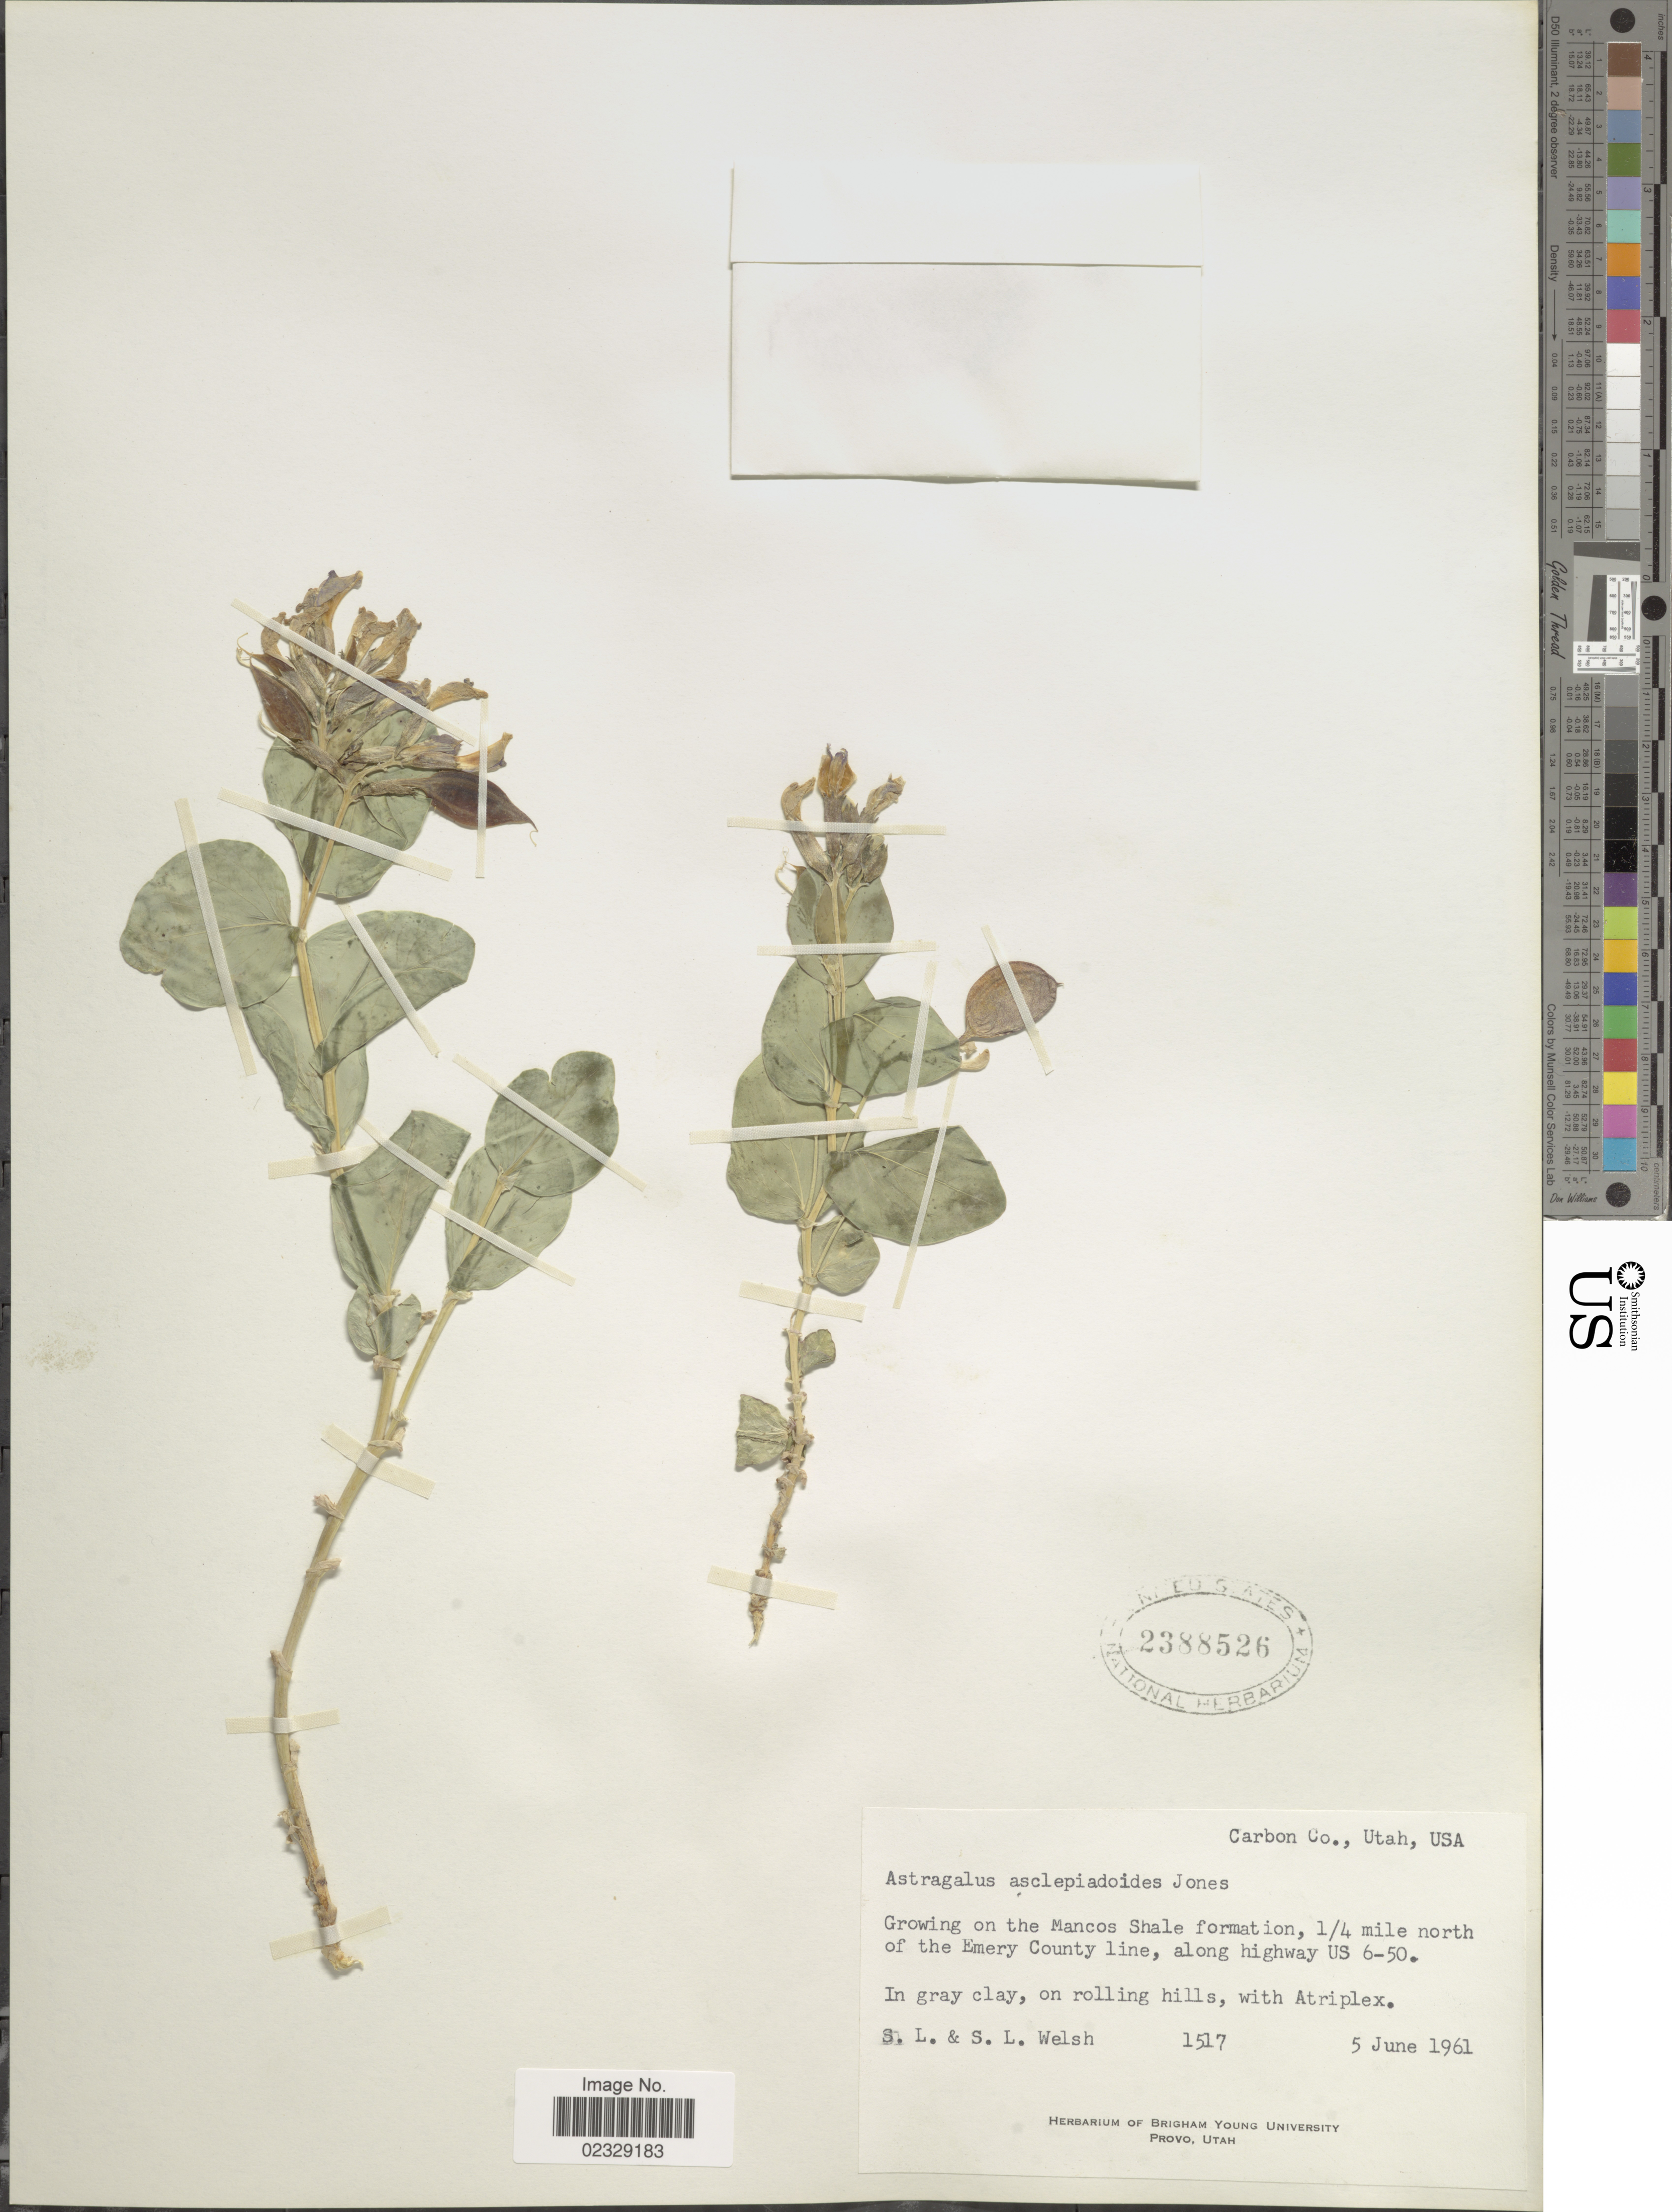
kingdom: Plantae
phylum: Tracheophyta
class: Magnoliopsida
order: Fabales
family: Fabaceae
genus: Astragalus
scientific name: Astragalus asclepiadoides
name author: M.E. Jones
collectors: S. Welsh & S. Welsh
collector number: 1517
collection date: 1961-06-05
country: United States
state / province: Utah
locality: Carbon Co., Growing on the Mancos Shale Formation, 1/4 mile north of the Emery County Line, along highway US-6-50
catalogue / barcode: US 2388526